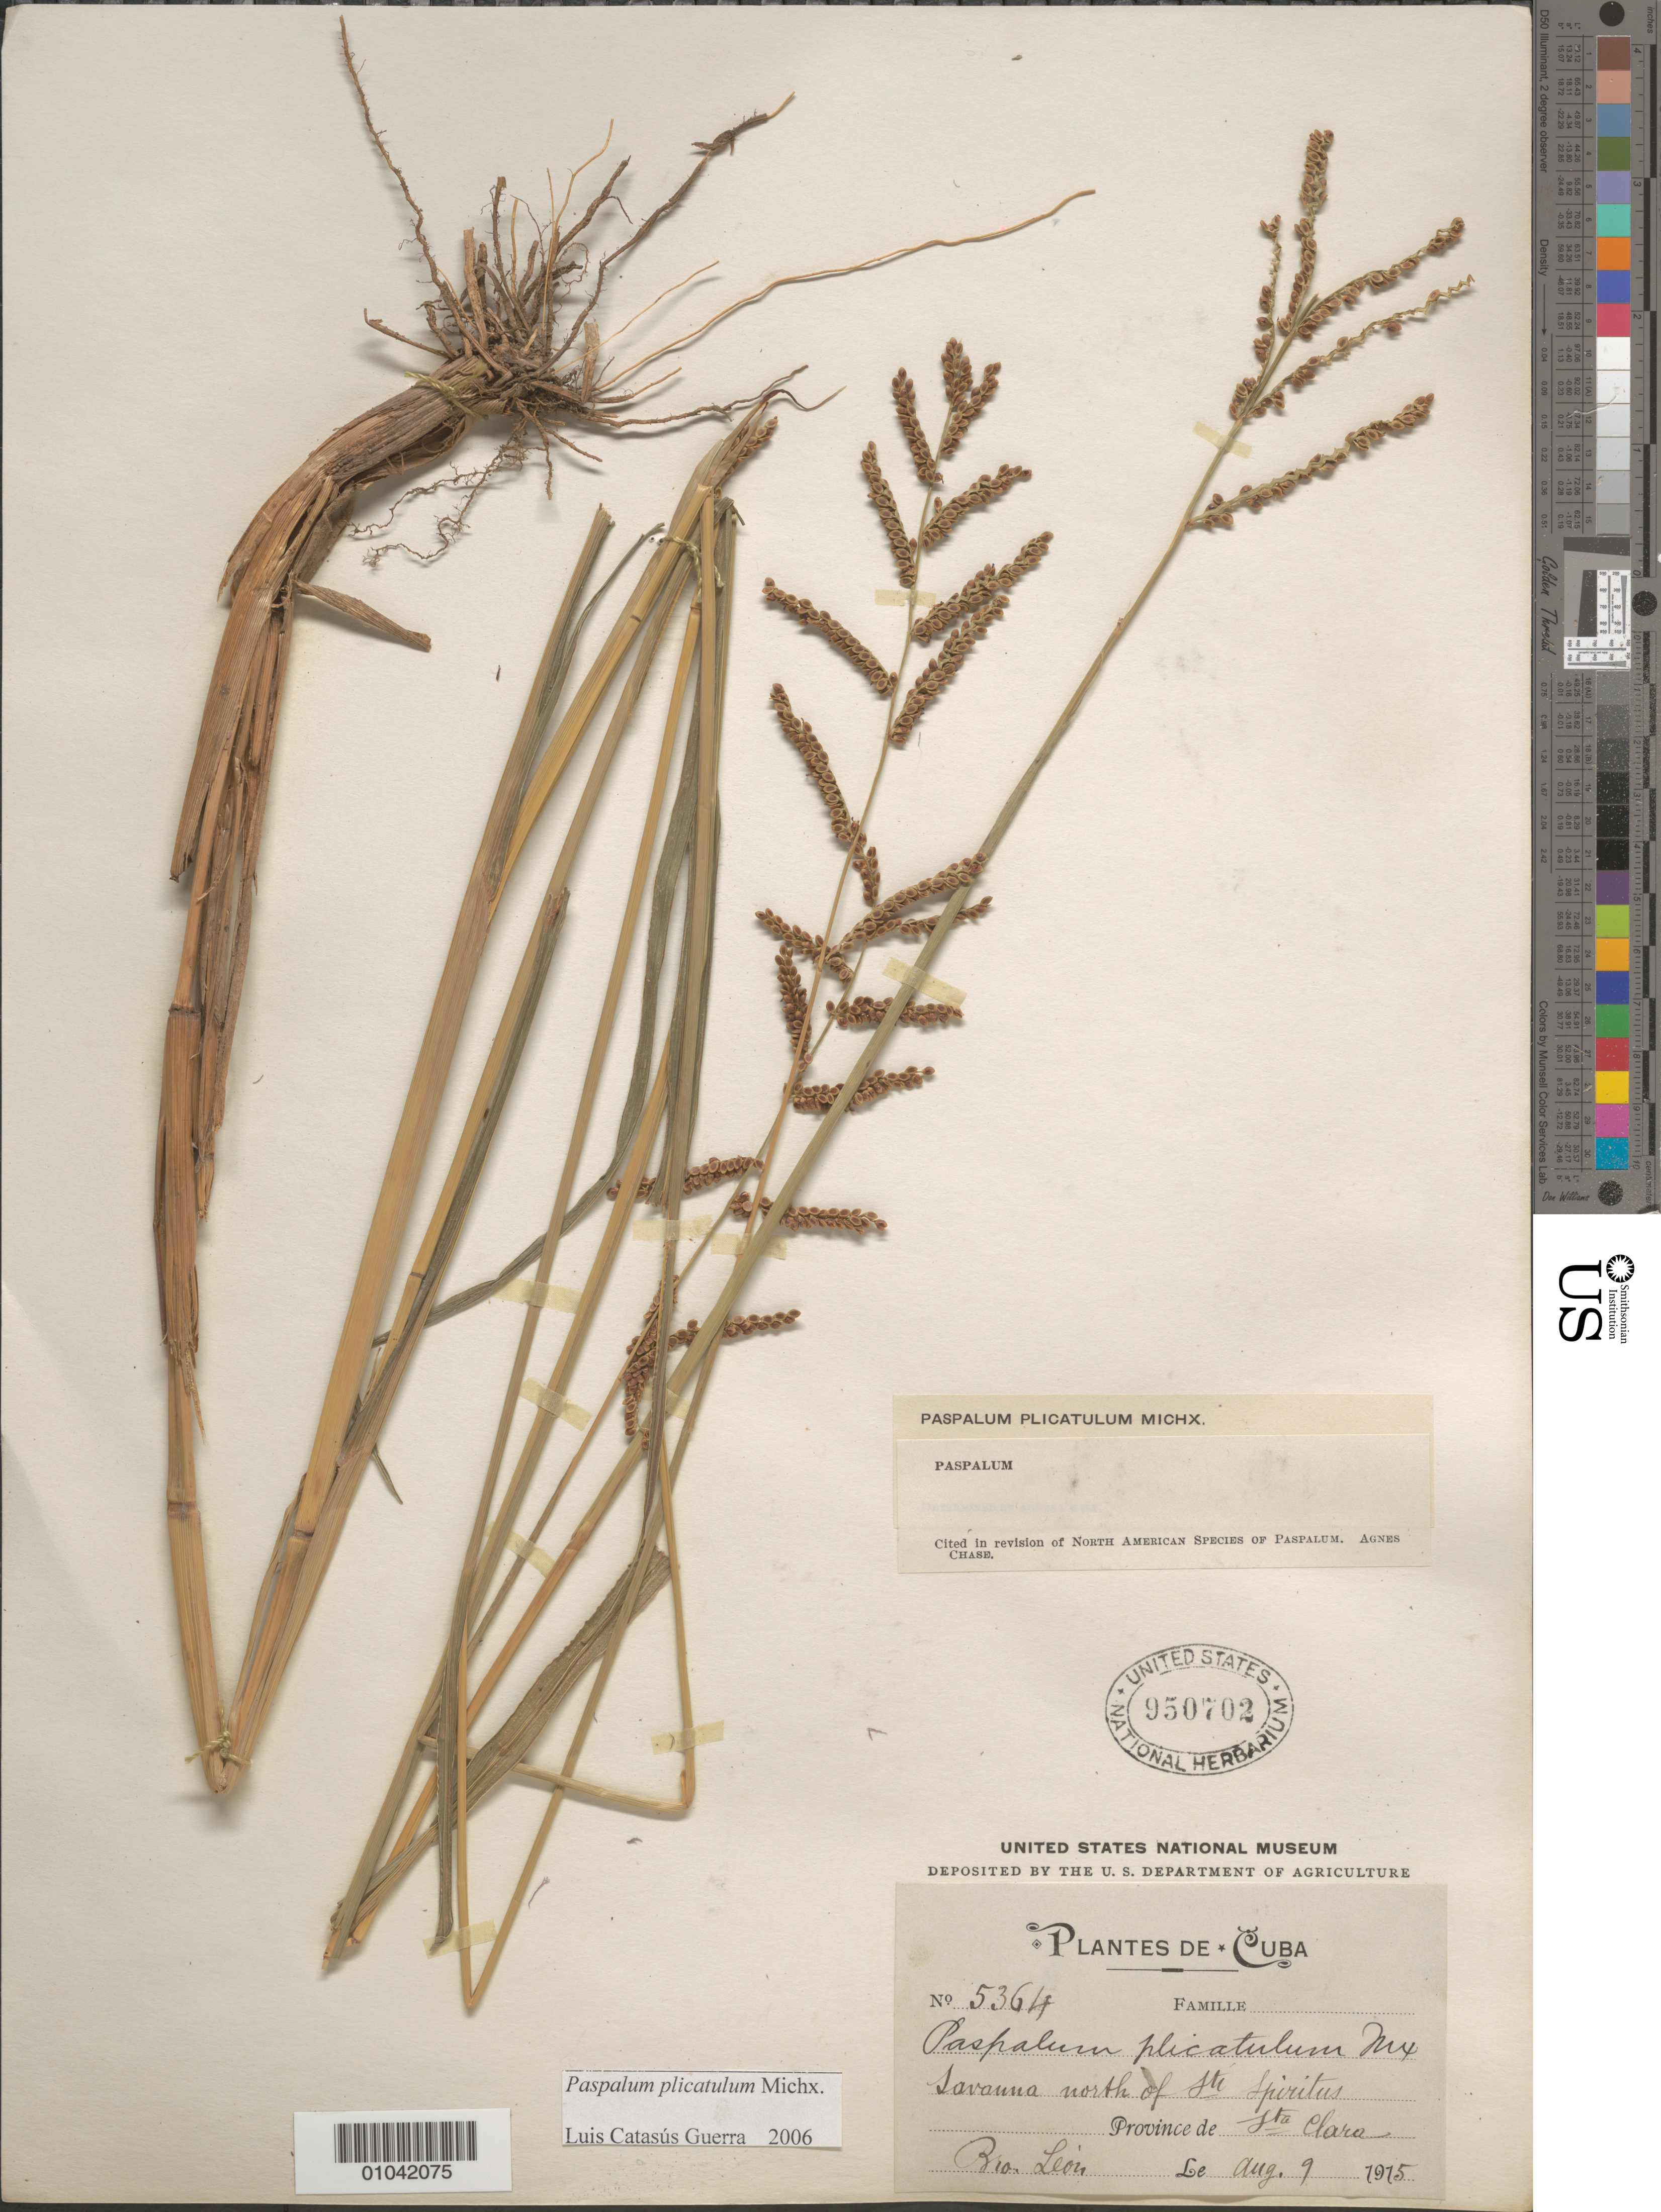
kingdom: Plantae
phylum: Tracheophyta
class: Liliopsida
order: Poales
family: Poaceae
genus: Paspalum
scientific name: Paspalum plicatulum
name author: Michx.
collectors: Bro. León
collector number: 5364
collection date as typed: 09 Aug 1915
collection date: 1915-08-09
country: Cuba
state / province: Villa Clara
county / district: Santa Clara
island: Cuba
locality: N of Sancti Spiritus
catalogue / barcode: US 950702